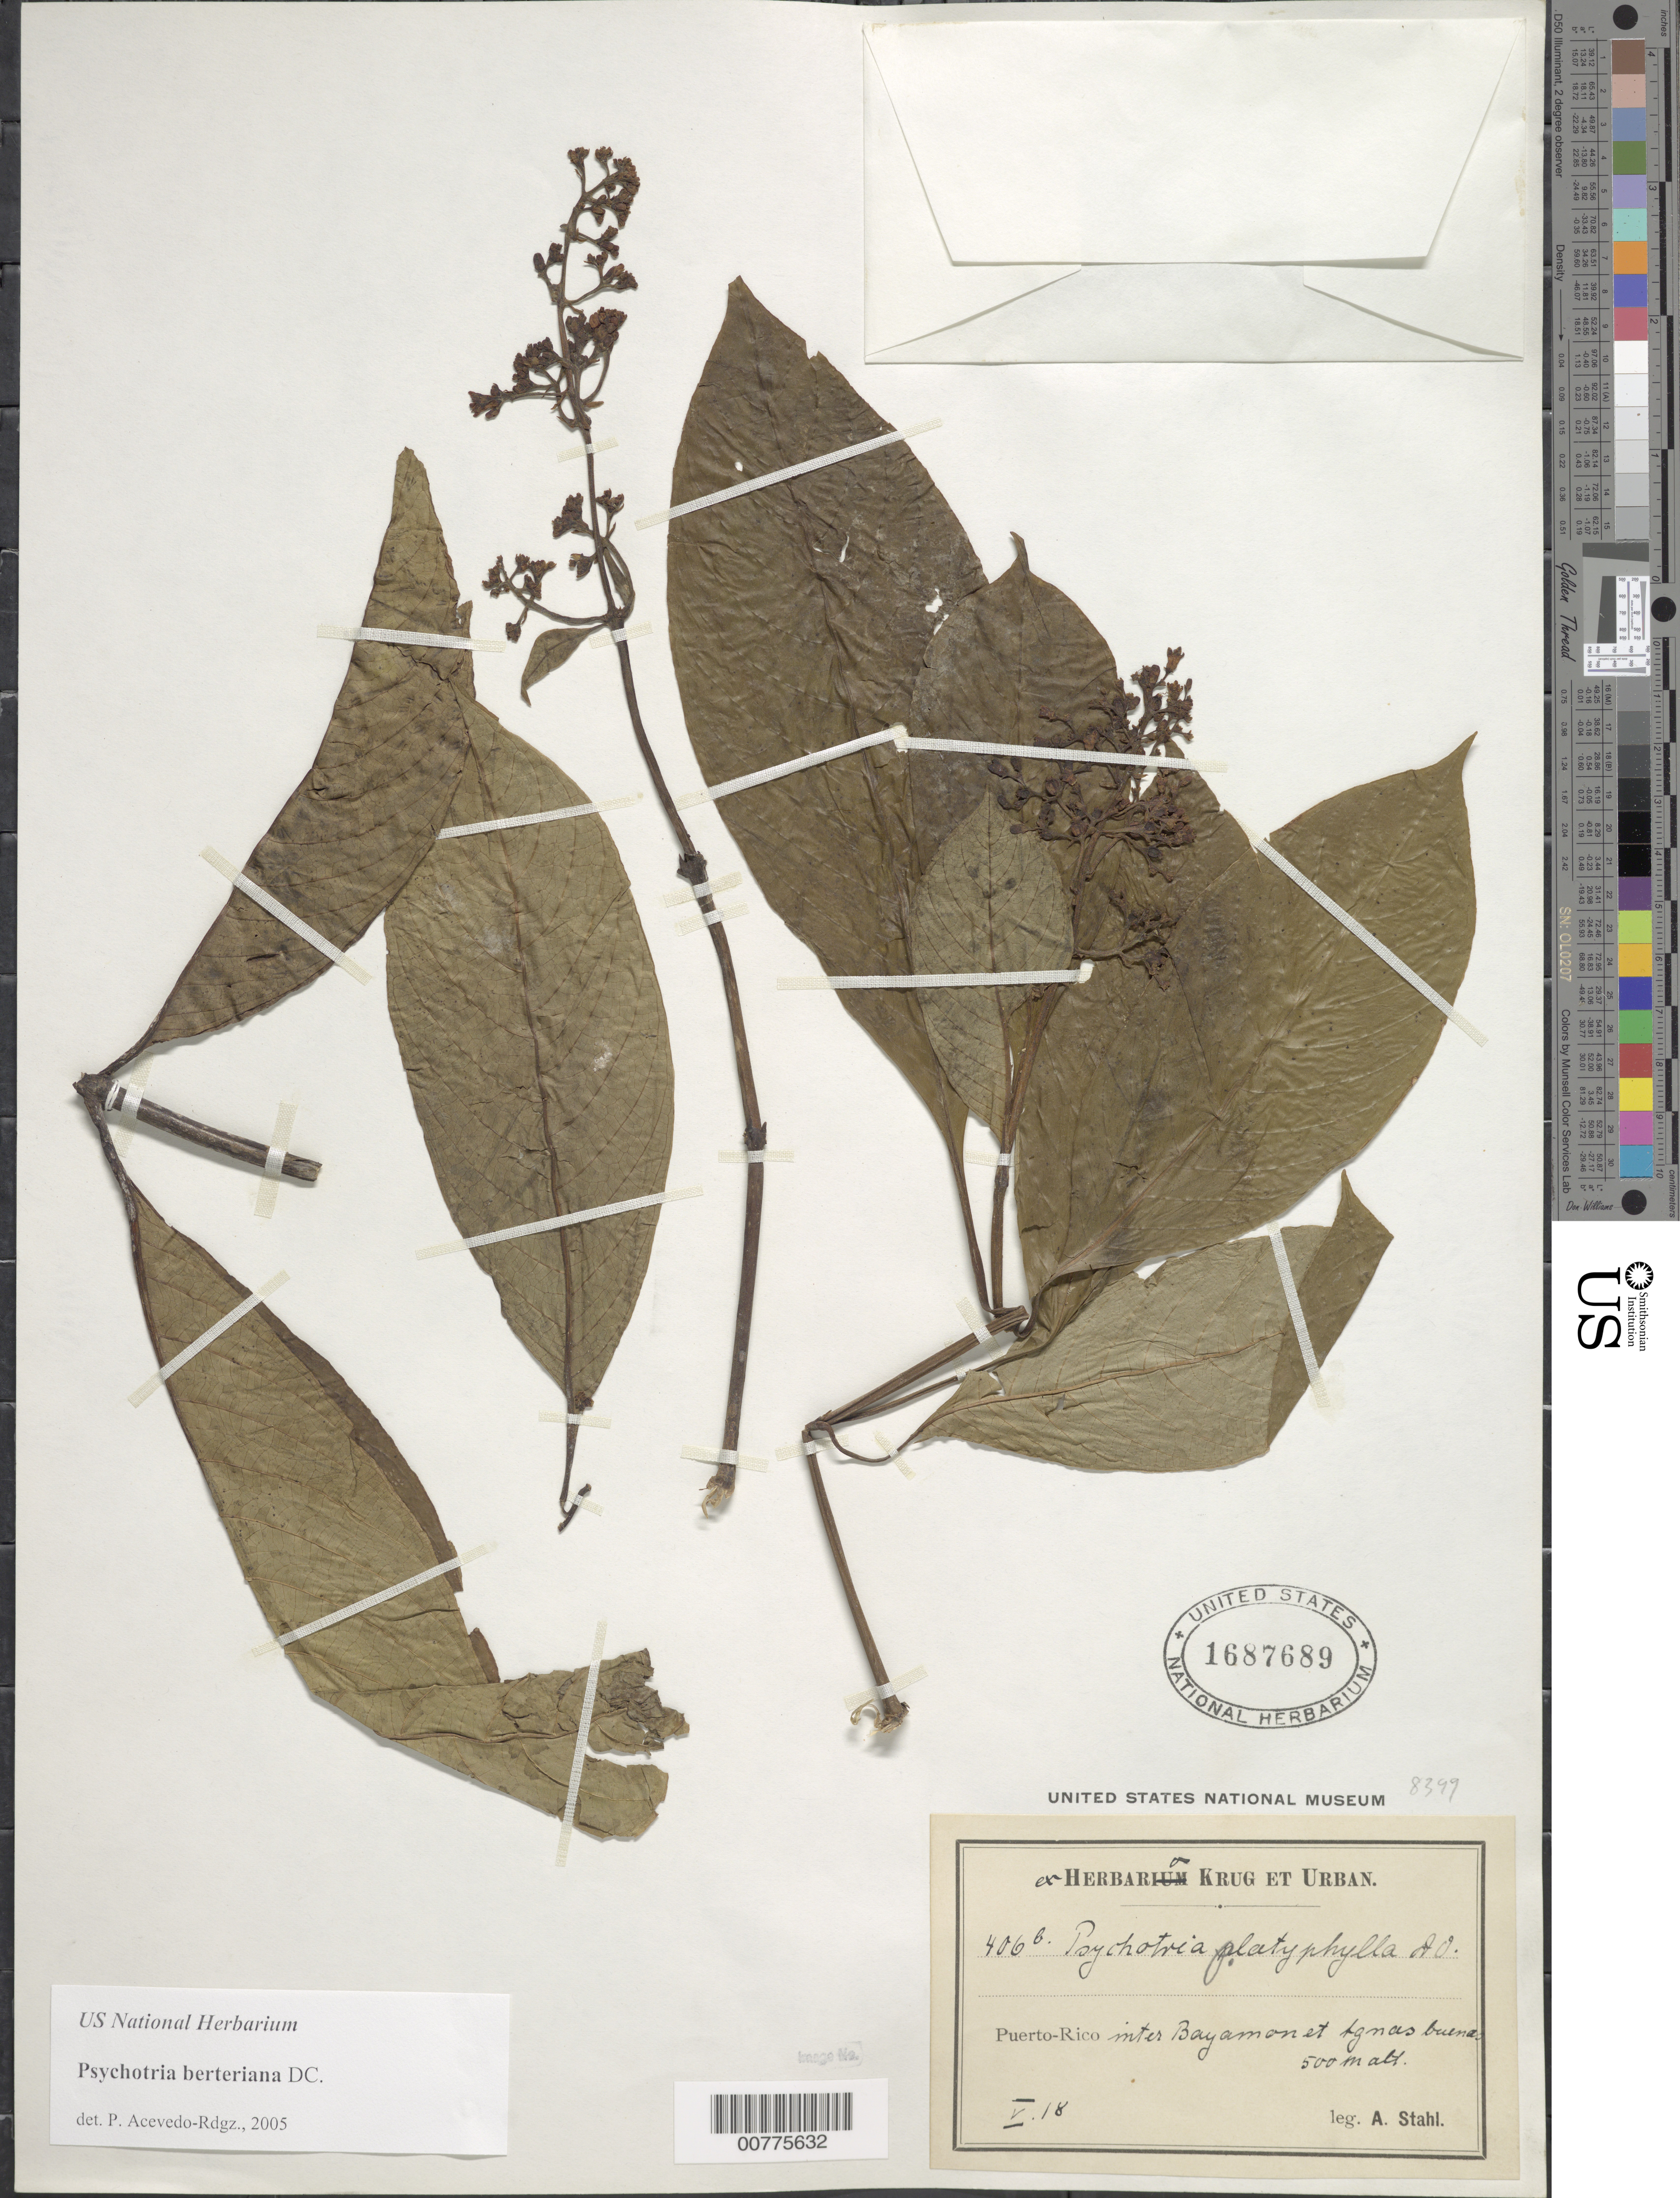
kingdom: Plantae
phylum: Tracheophyta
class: Magnoliopsida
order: Gentianales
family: Rubiaceae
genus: Psychotria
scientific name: Psychotria berteroana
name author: DC.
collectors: A. Stahl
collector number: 406b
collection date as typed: May 1886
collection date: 1886-05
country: Puerto Rico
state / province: Bayamón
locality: Inter Bayamon et Ignas Buenas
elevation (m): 500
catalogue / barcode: US 1687689